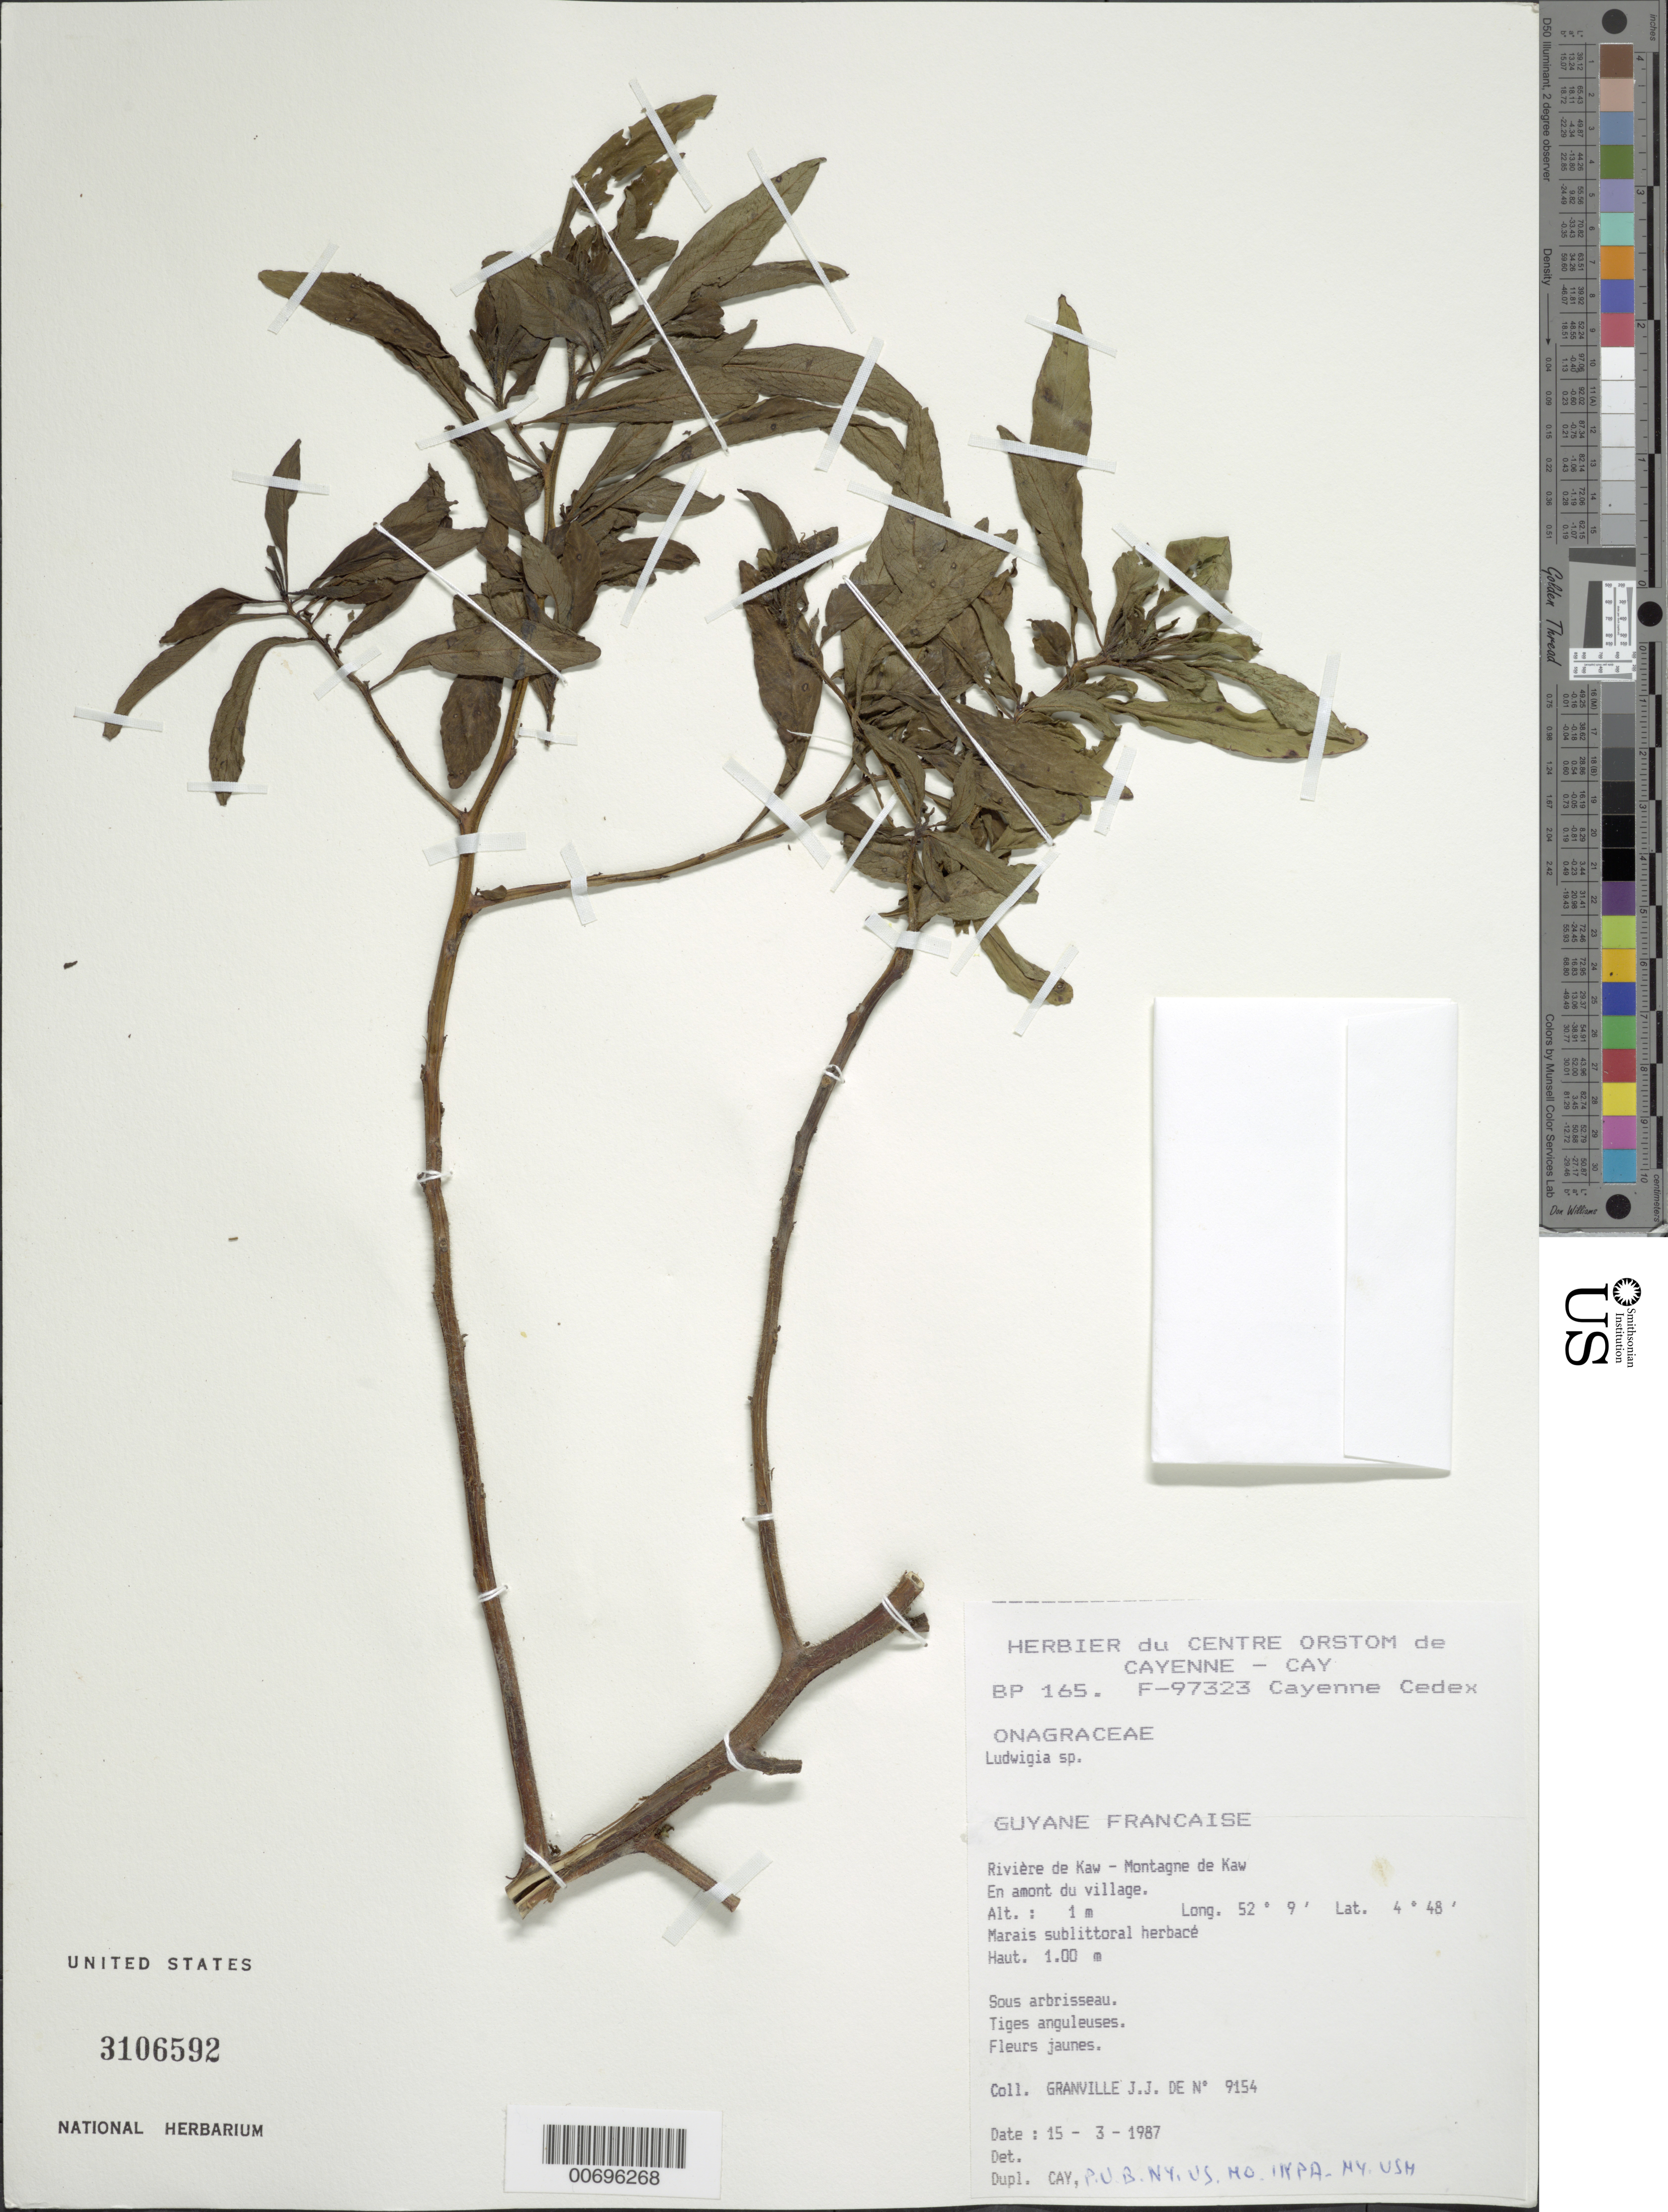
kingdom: Plantae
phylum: Tracheophyta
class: Magnoliopsida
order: Myrtales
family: Onagraceae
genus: Ludwigia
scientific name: Ludwigia sp.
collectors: J.-J. de Granville et al.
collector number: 9154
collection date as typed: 15-Apr-87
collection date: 1987-04-15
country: French Guiana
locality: Rivière de Kaw, Montagne de Kaw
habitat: Marais sublittoral herbace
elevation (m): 1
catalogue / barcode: US 3106592